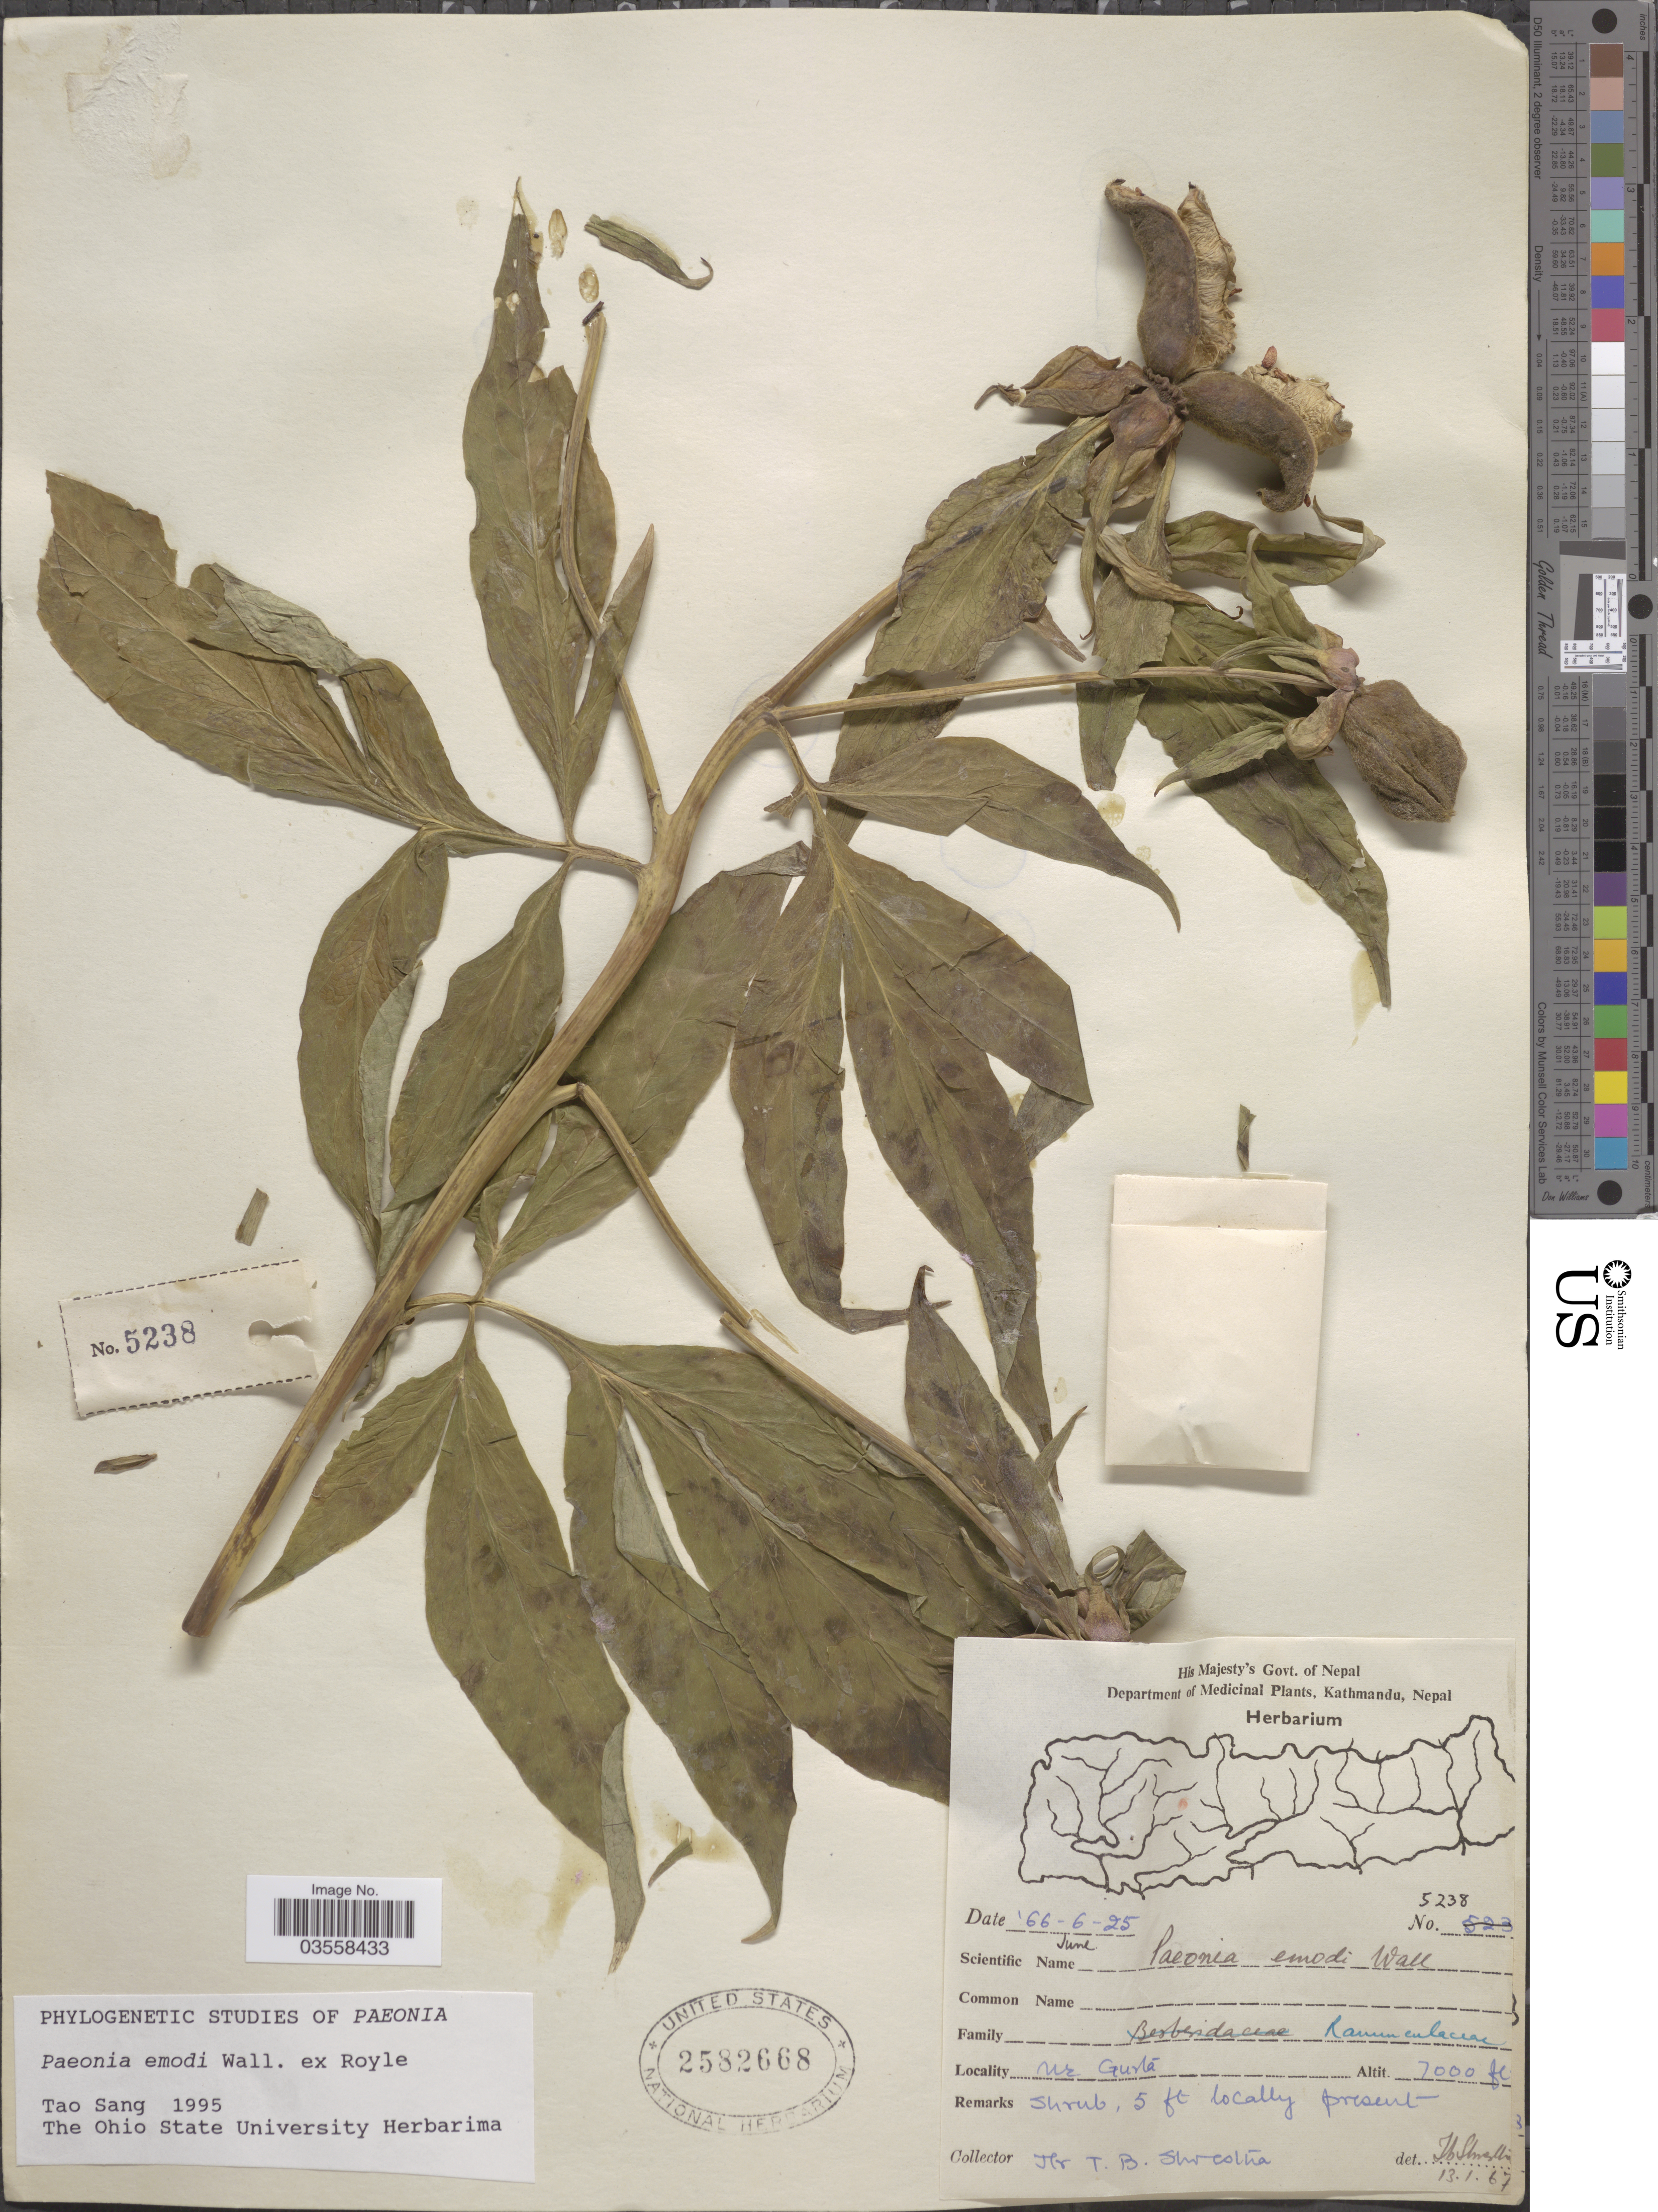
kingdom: Plantae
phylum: Tracheophyta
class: Magnoliopsida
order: Saxifragales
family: Paeoniaceae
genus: Paeonia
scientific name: Paeonia emodi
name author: Wall. ex Royle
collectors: T. B. Shrestha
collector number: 5238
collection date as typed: Transcribed d/m/y: 25/6/66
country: Nepal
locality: Nr Gurta.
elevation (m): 2134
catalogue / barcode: US 2582668